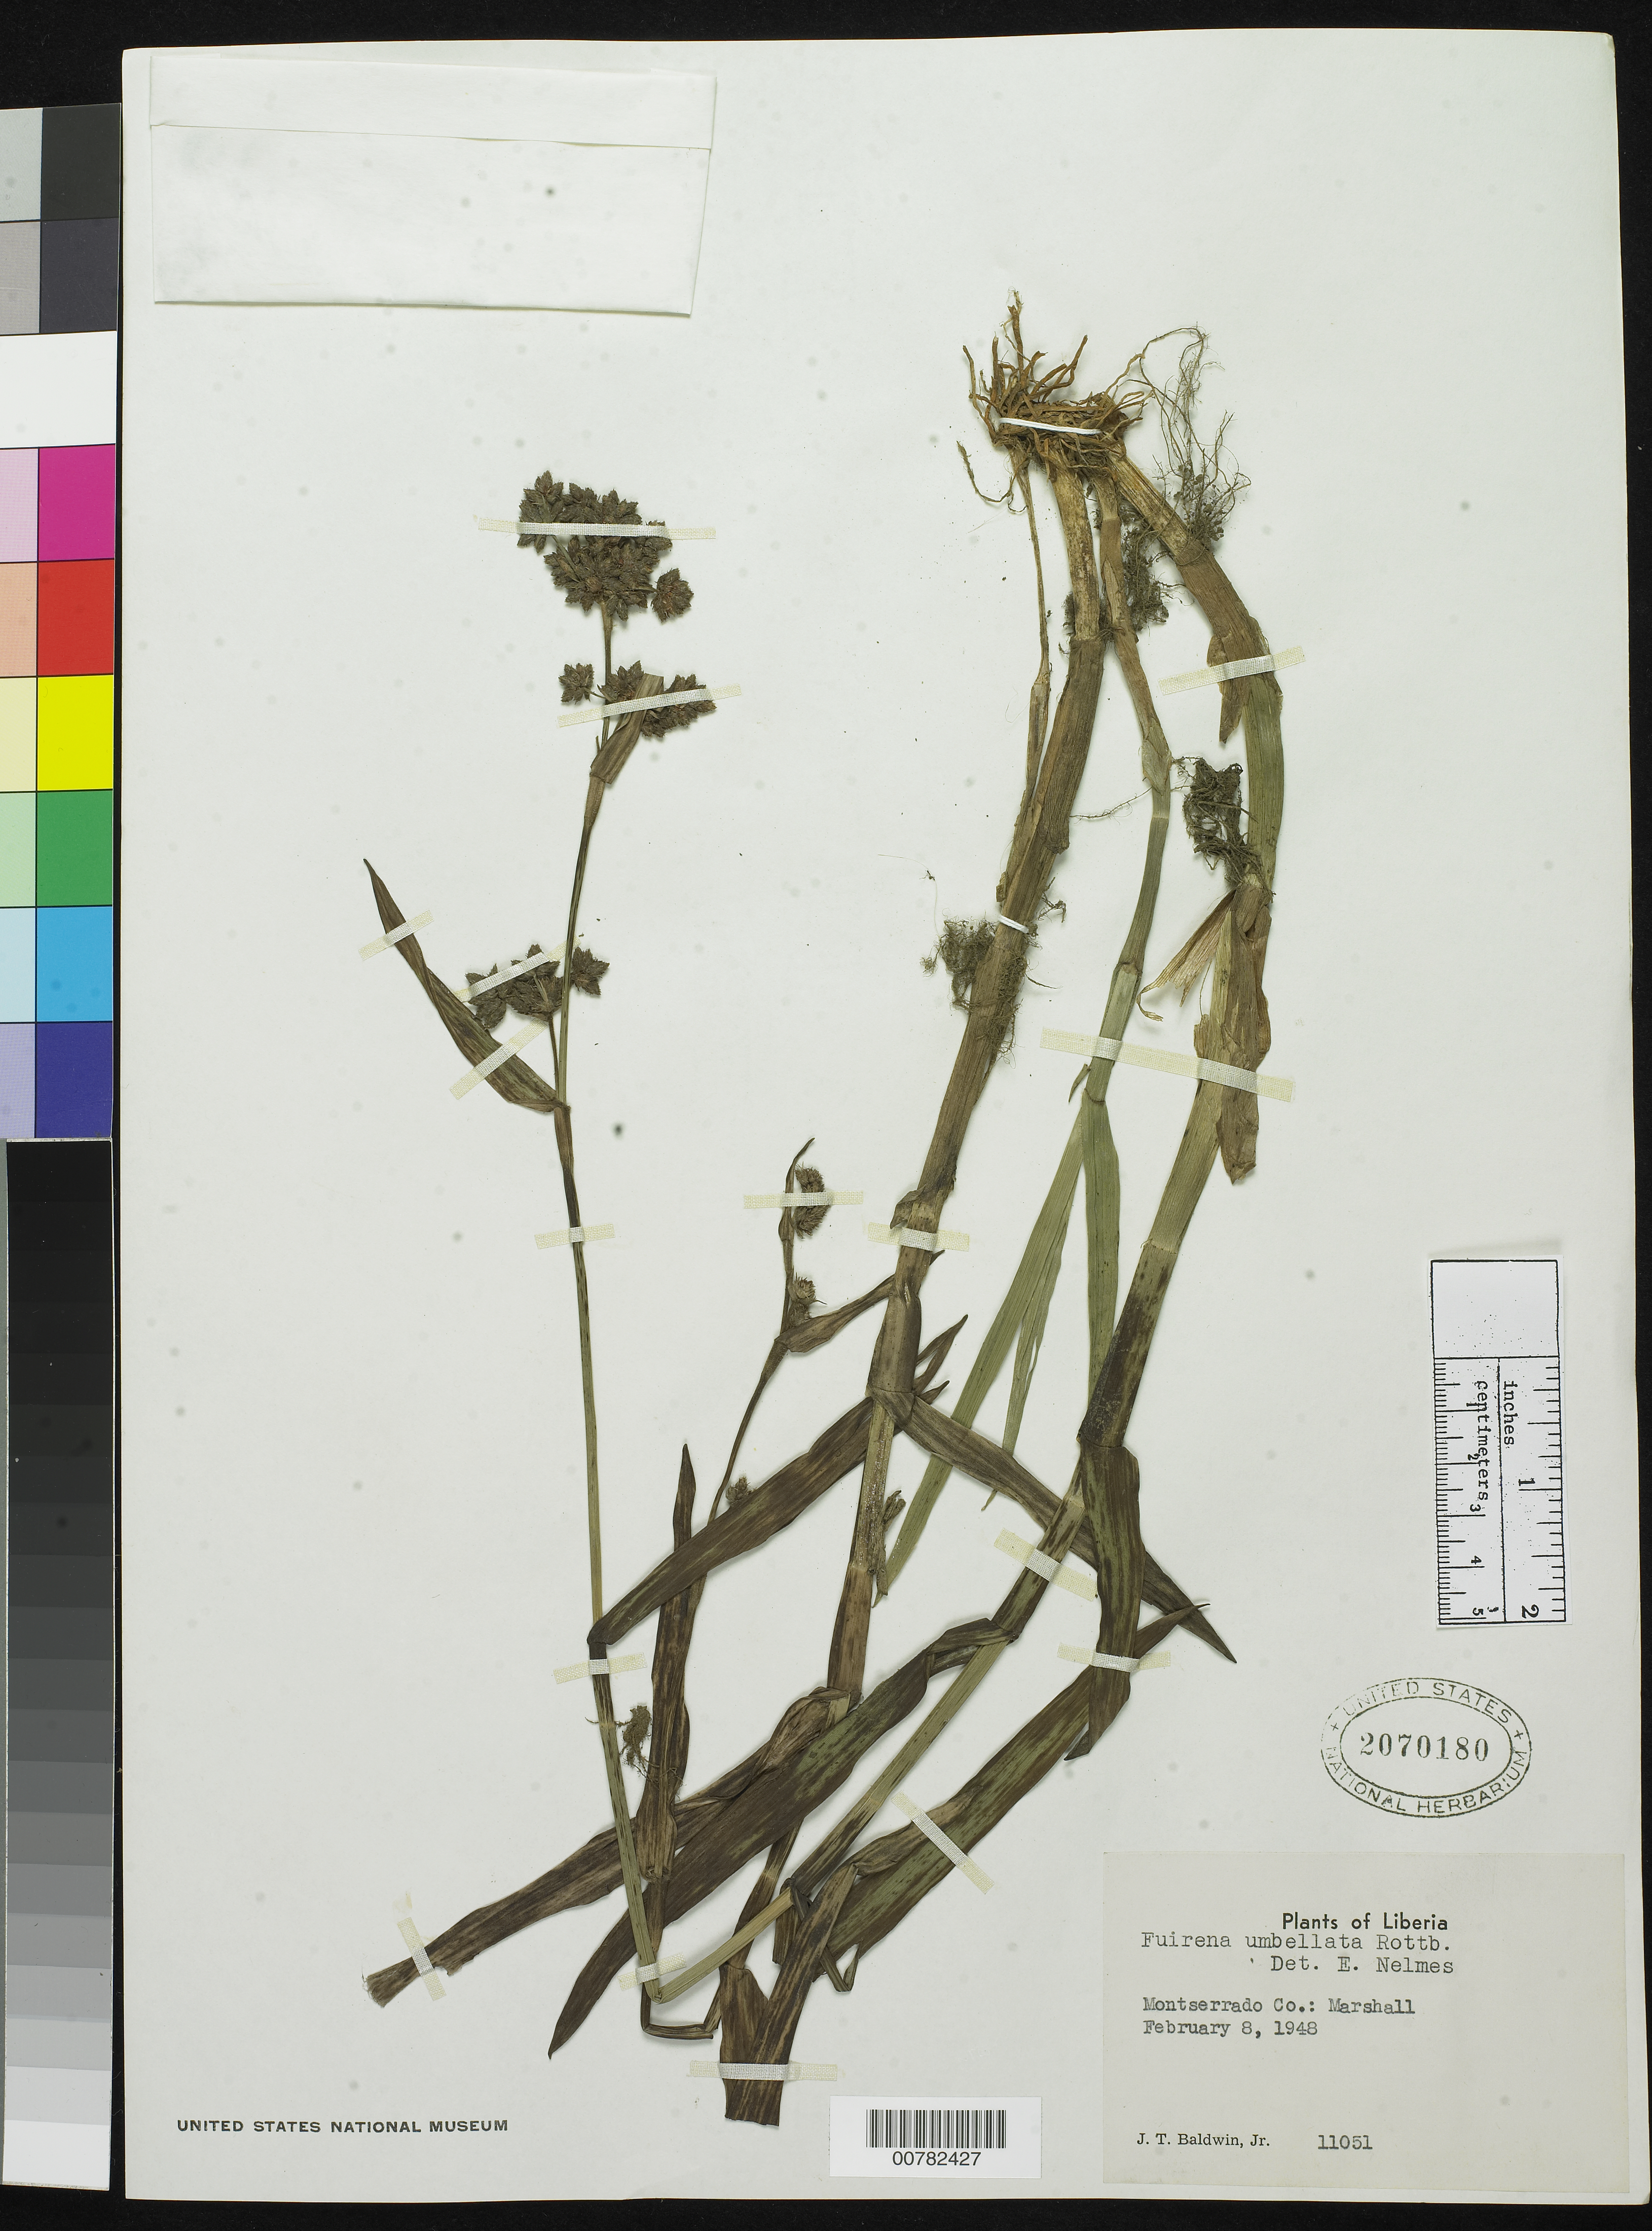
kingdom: Plantae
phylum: Tracheophyta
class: Liliopsida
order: Poales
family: Cyperaceae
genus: Fuirena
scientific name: Fuirena umbellata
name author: Rottb.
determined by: Nelmes, E.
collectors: J. T. Baldwin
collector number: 11051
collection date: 1948-02-08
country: Liberia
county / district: Montserrado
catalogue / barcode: US 2070180